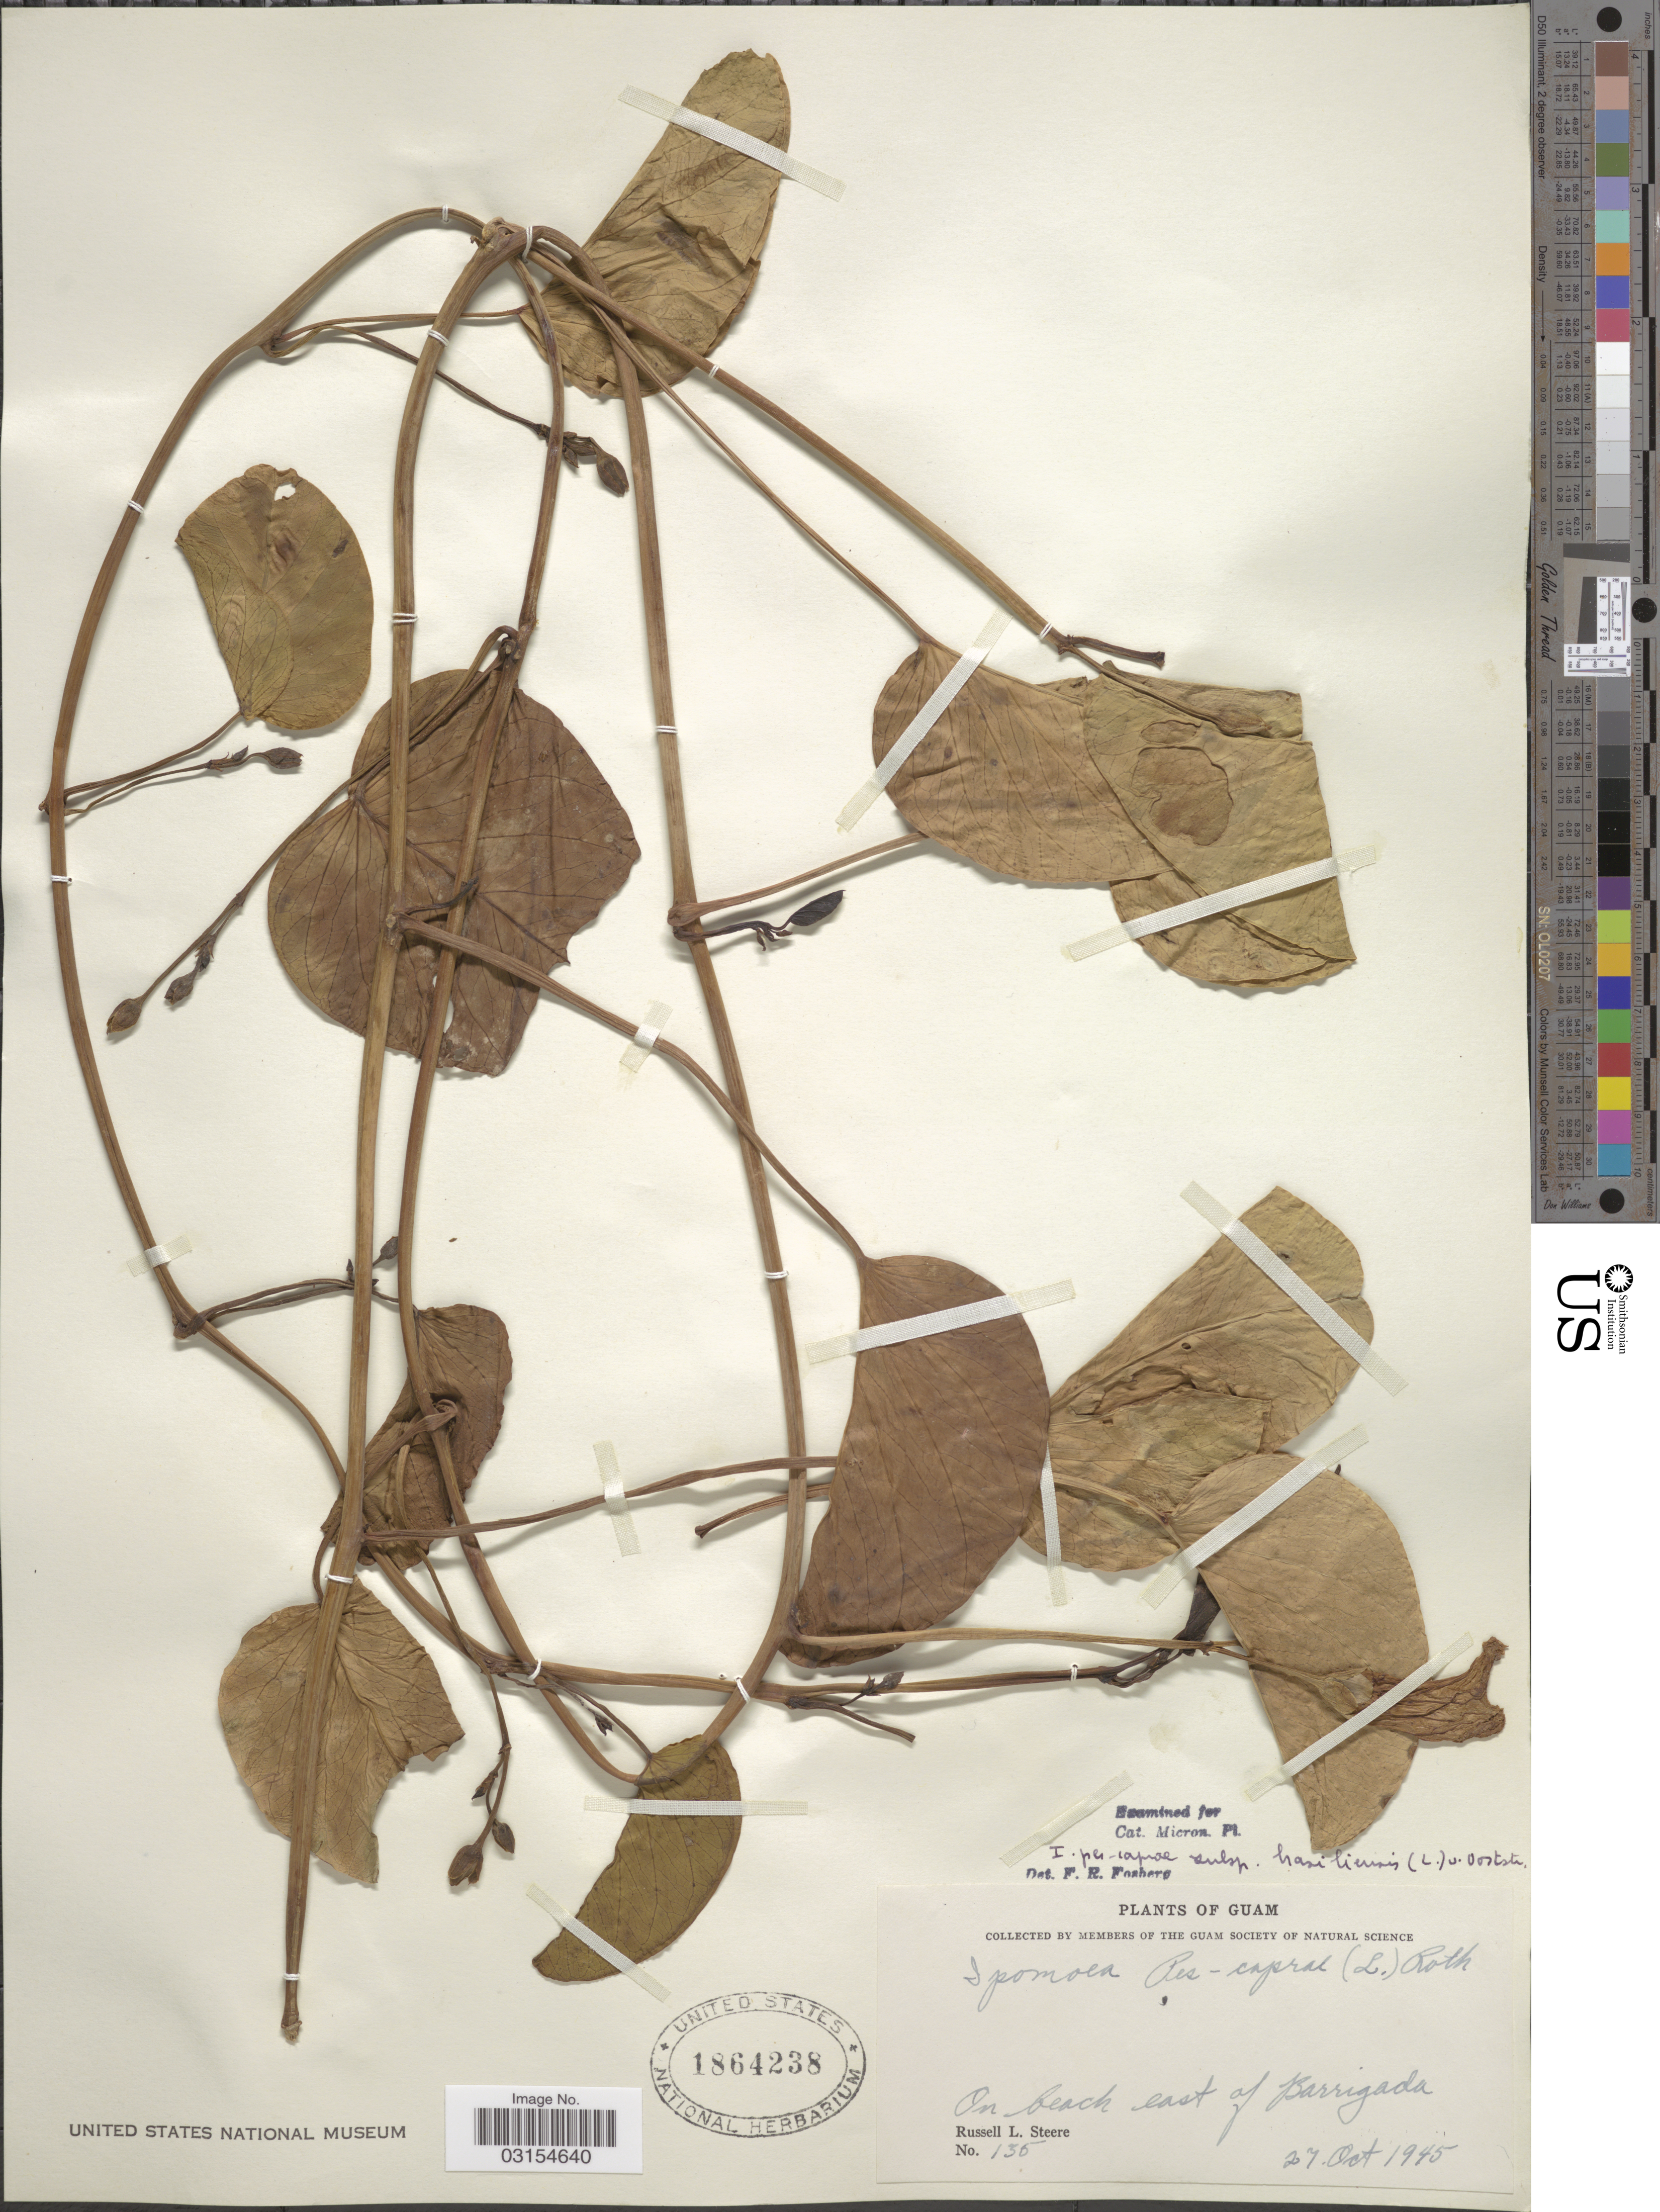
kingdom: Plantae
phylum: Tracheophyta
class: Magnoliopsida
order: Solanales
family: Convolvulaceae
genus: Ipomoea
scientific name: Ipomoea pes-caprae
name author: (L.) R. Br.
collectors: R. L. Steere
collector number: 135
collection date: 1945-10-27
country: Guam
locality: On beach est of Barrigada.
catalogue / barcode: US 1864238